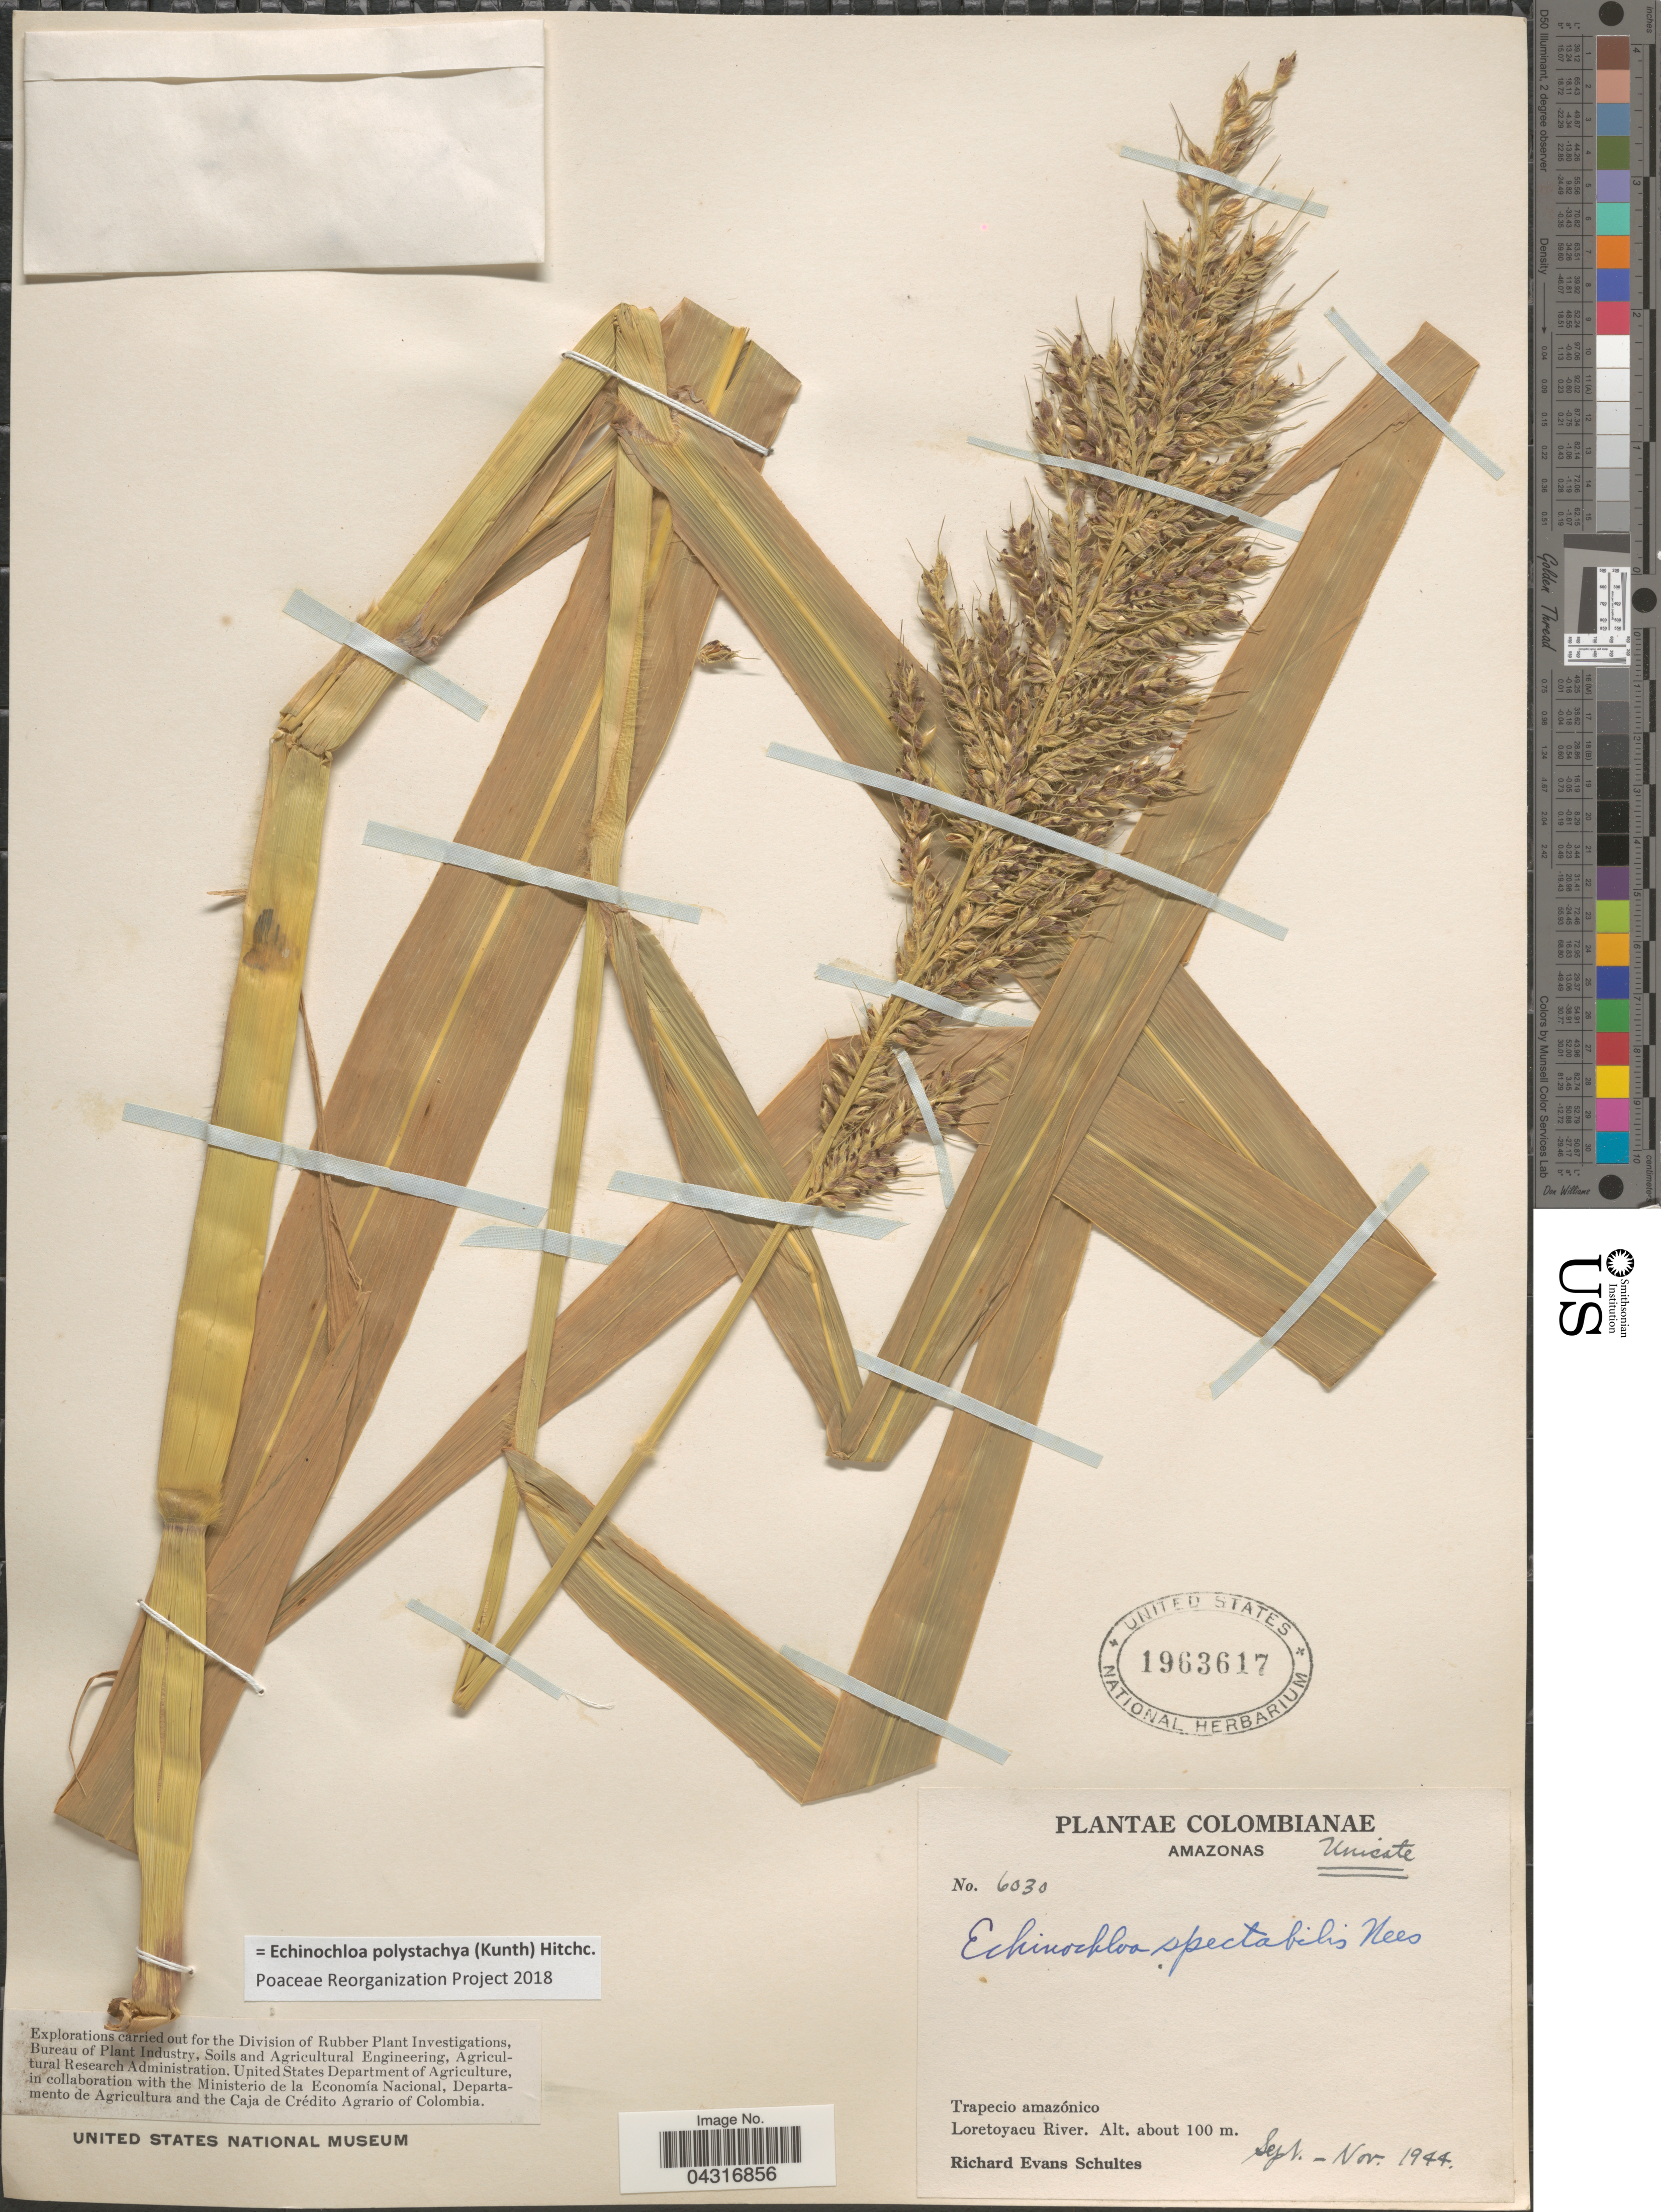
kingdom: Plantae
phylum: Tracheophyta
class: Liliopsida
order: Poales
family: Poaceae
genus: Echinochloa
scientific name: Echinochloa polystachya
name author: (Kunth) Hitchc.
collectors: R. E. Schultes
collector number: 6030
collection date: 1944-09/1944-11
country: Colombia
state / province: Amazônas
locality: Trapecio amazónico. Loretoyacu River.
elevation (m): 100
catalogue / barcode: US 1963617